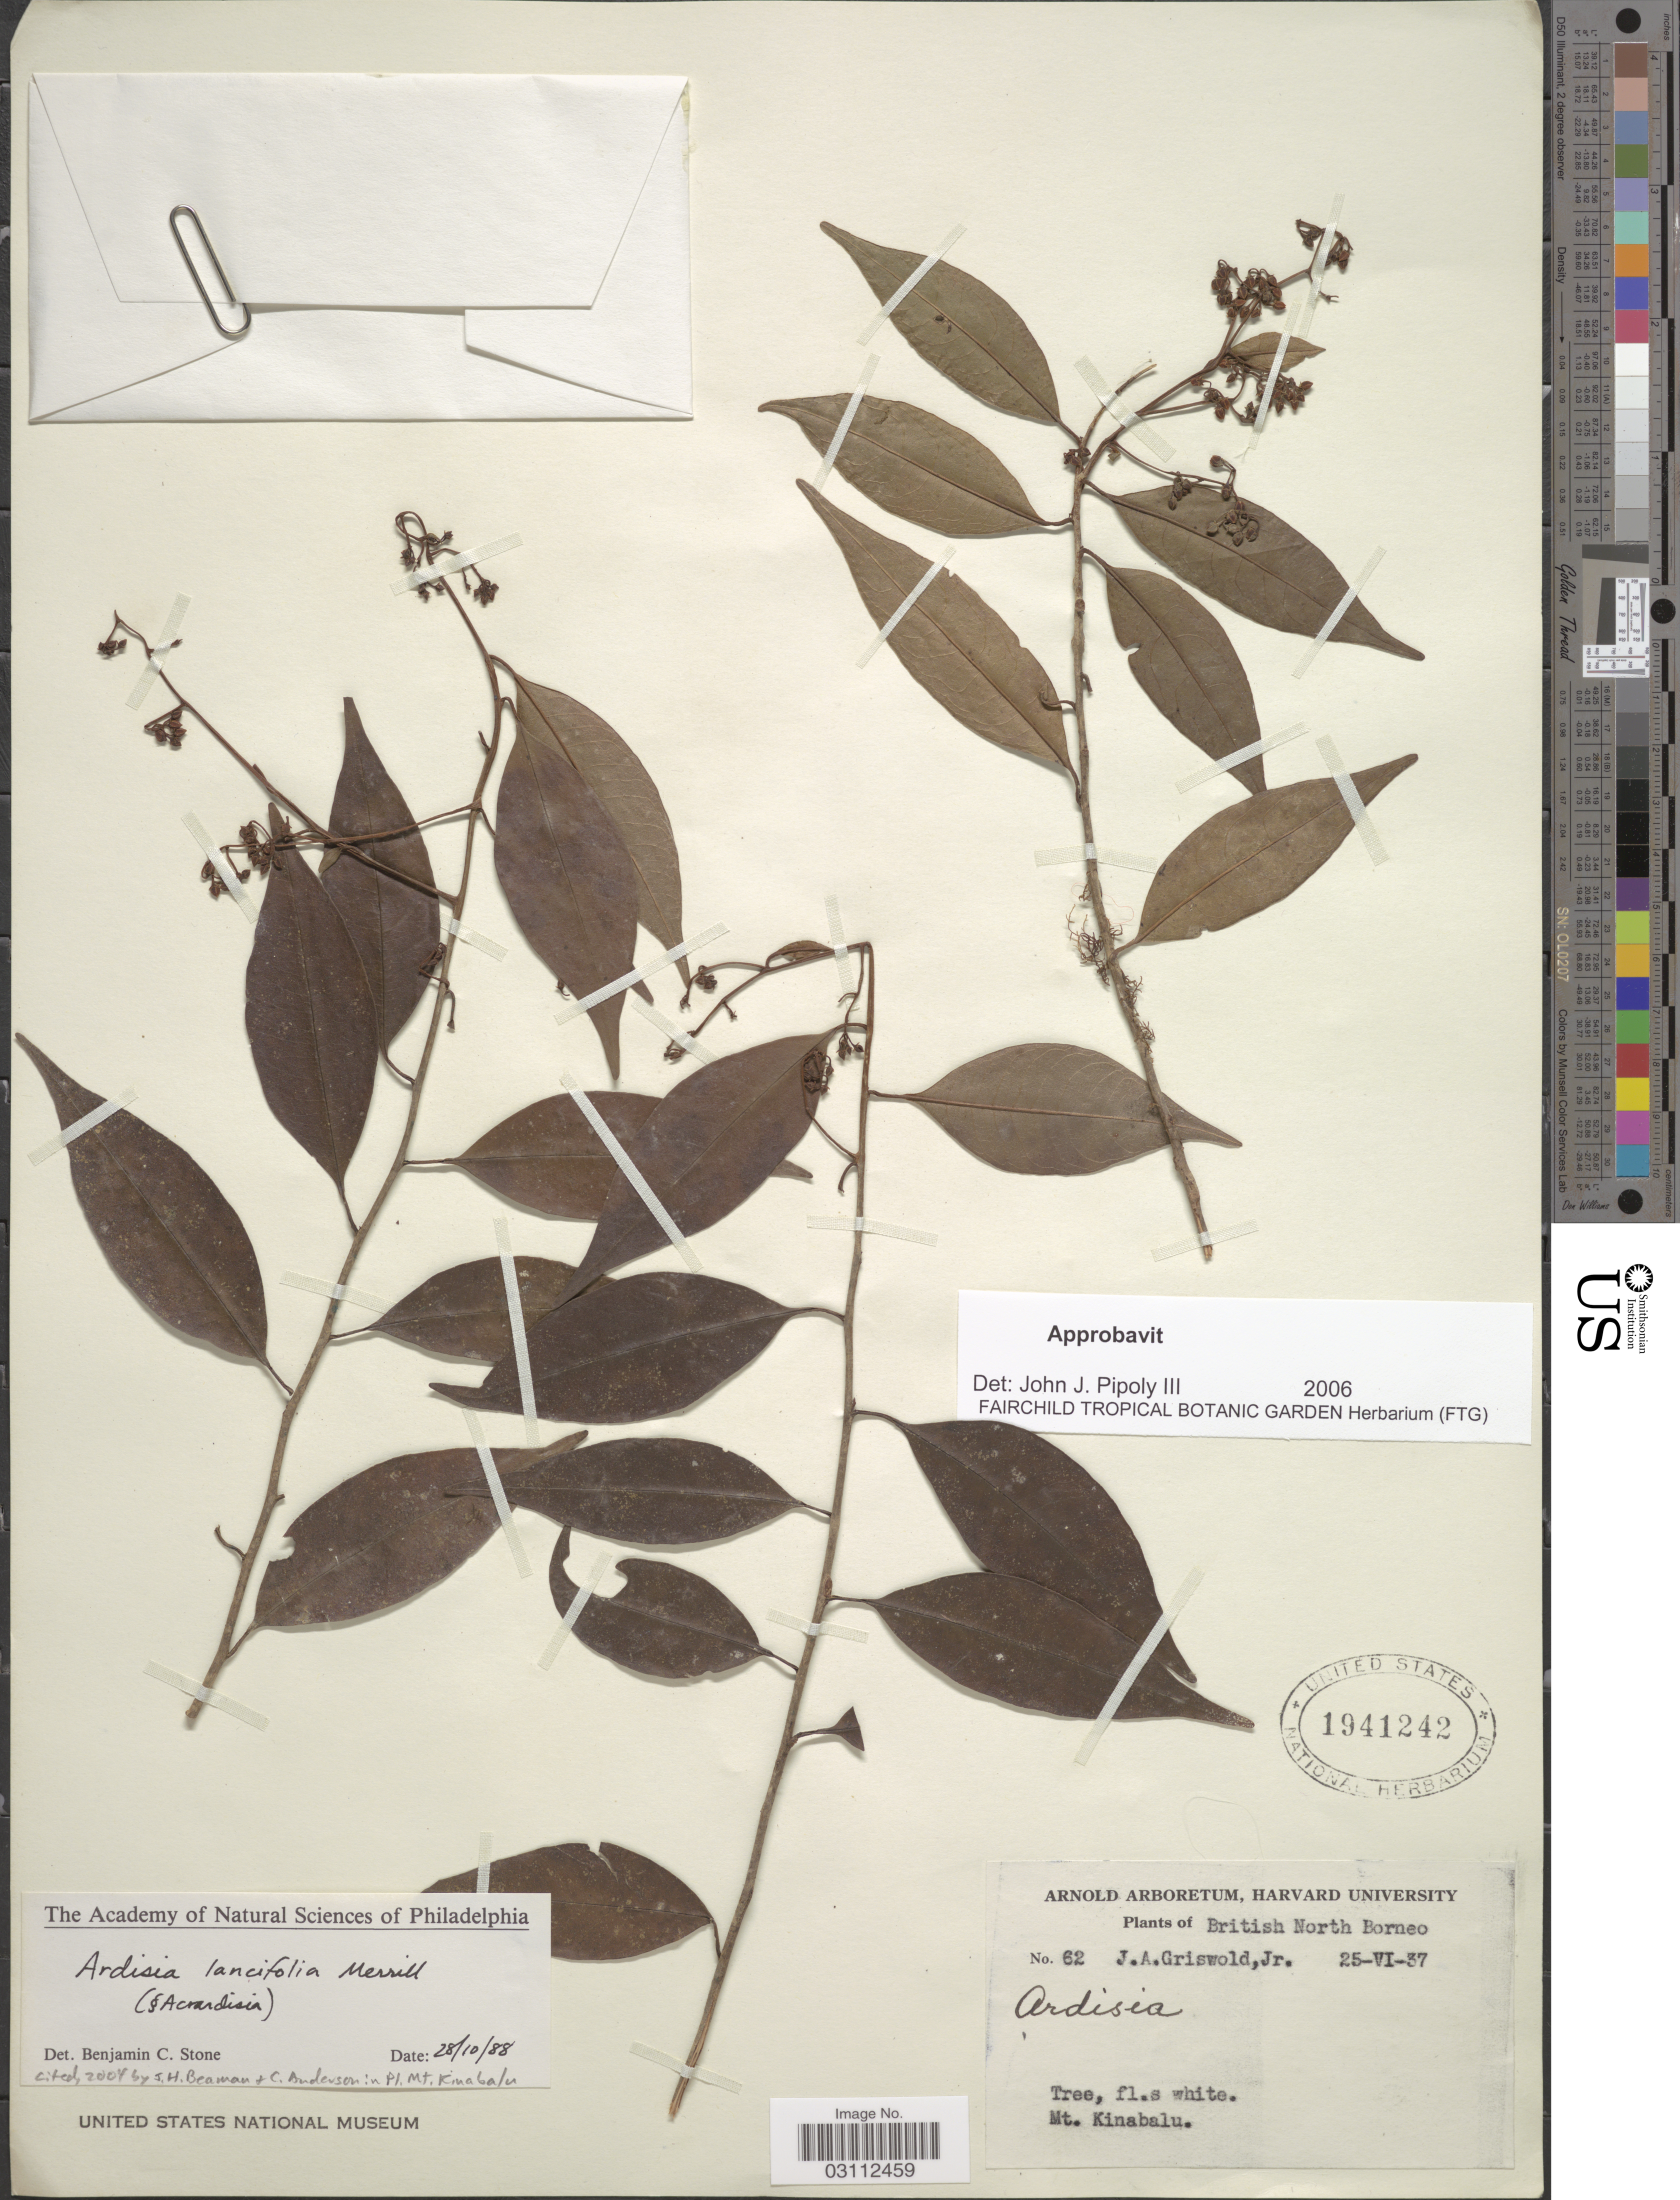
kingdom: Plantae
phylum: Tracheophyta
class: Magnoliopsida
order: Ericales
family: Primulaceae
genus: Ardisia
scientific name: Ardisia lancifolia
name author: Merr.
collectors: J. Griswold Jr.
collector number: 62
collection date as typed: Transcribed d/m/y: 25/6/37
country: Malaysia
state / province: Sabah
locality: British North Borneo. Mt. Kinabalu.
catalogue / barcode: US 1941242